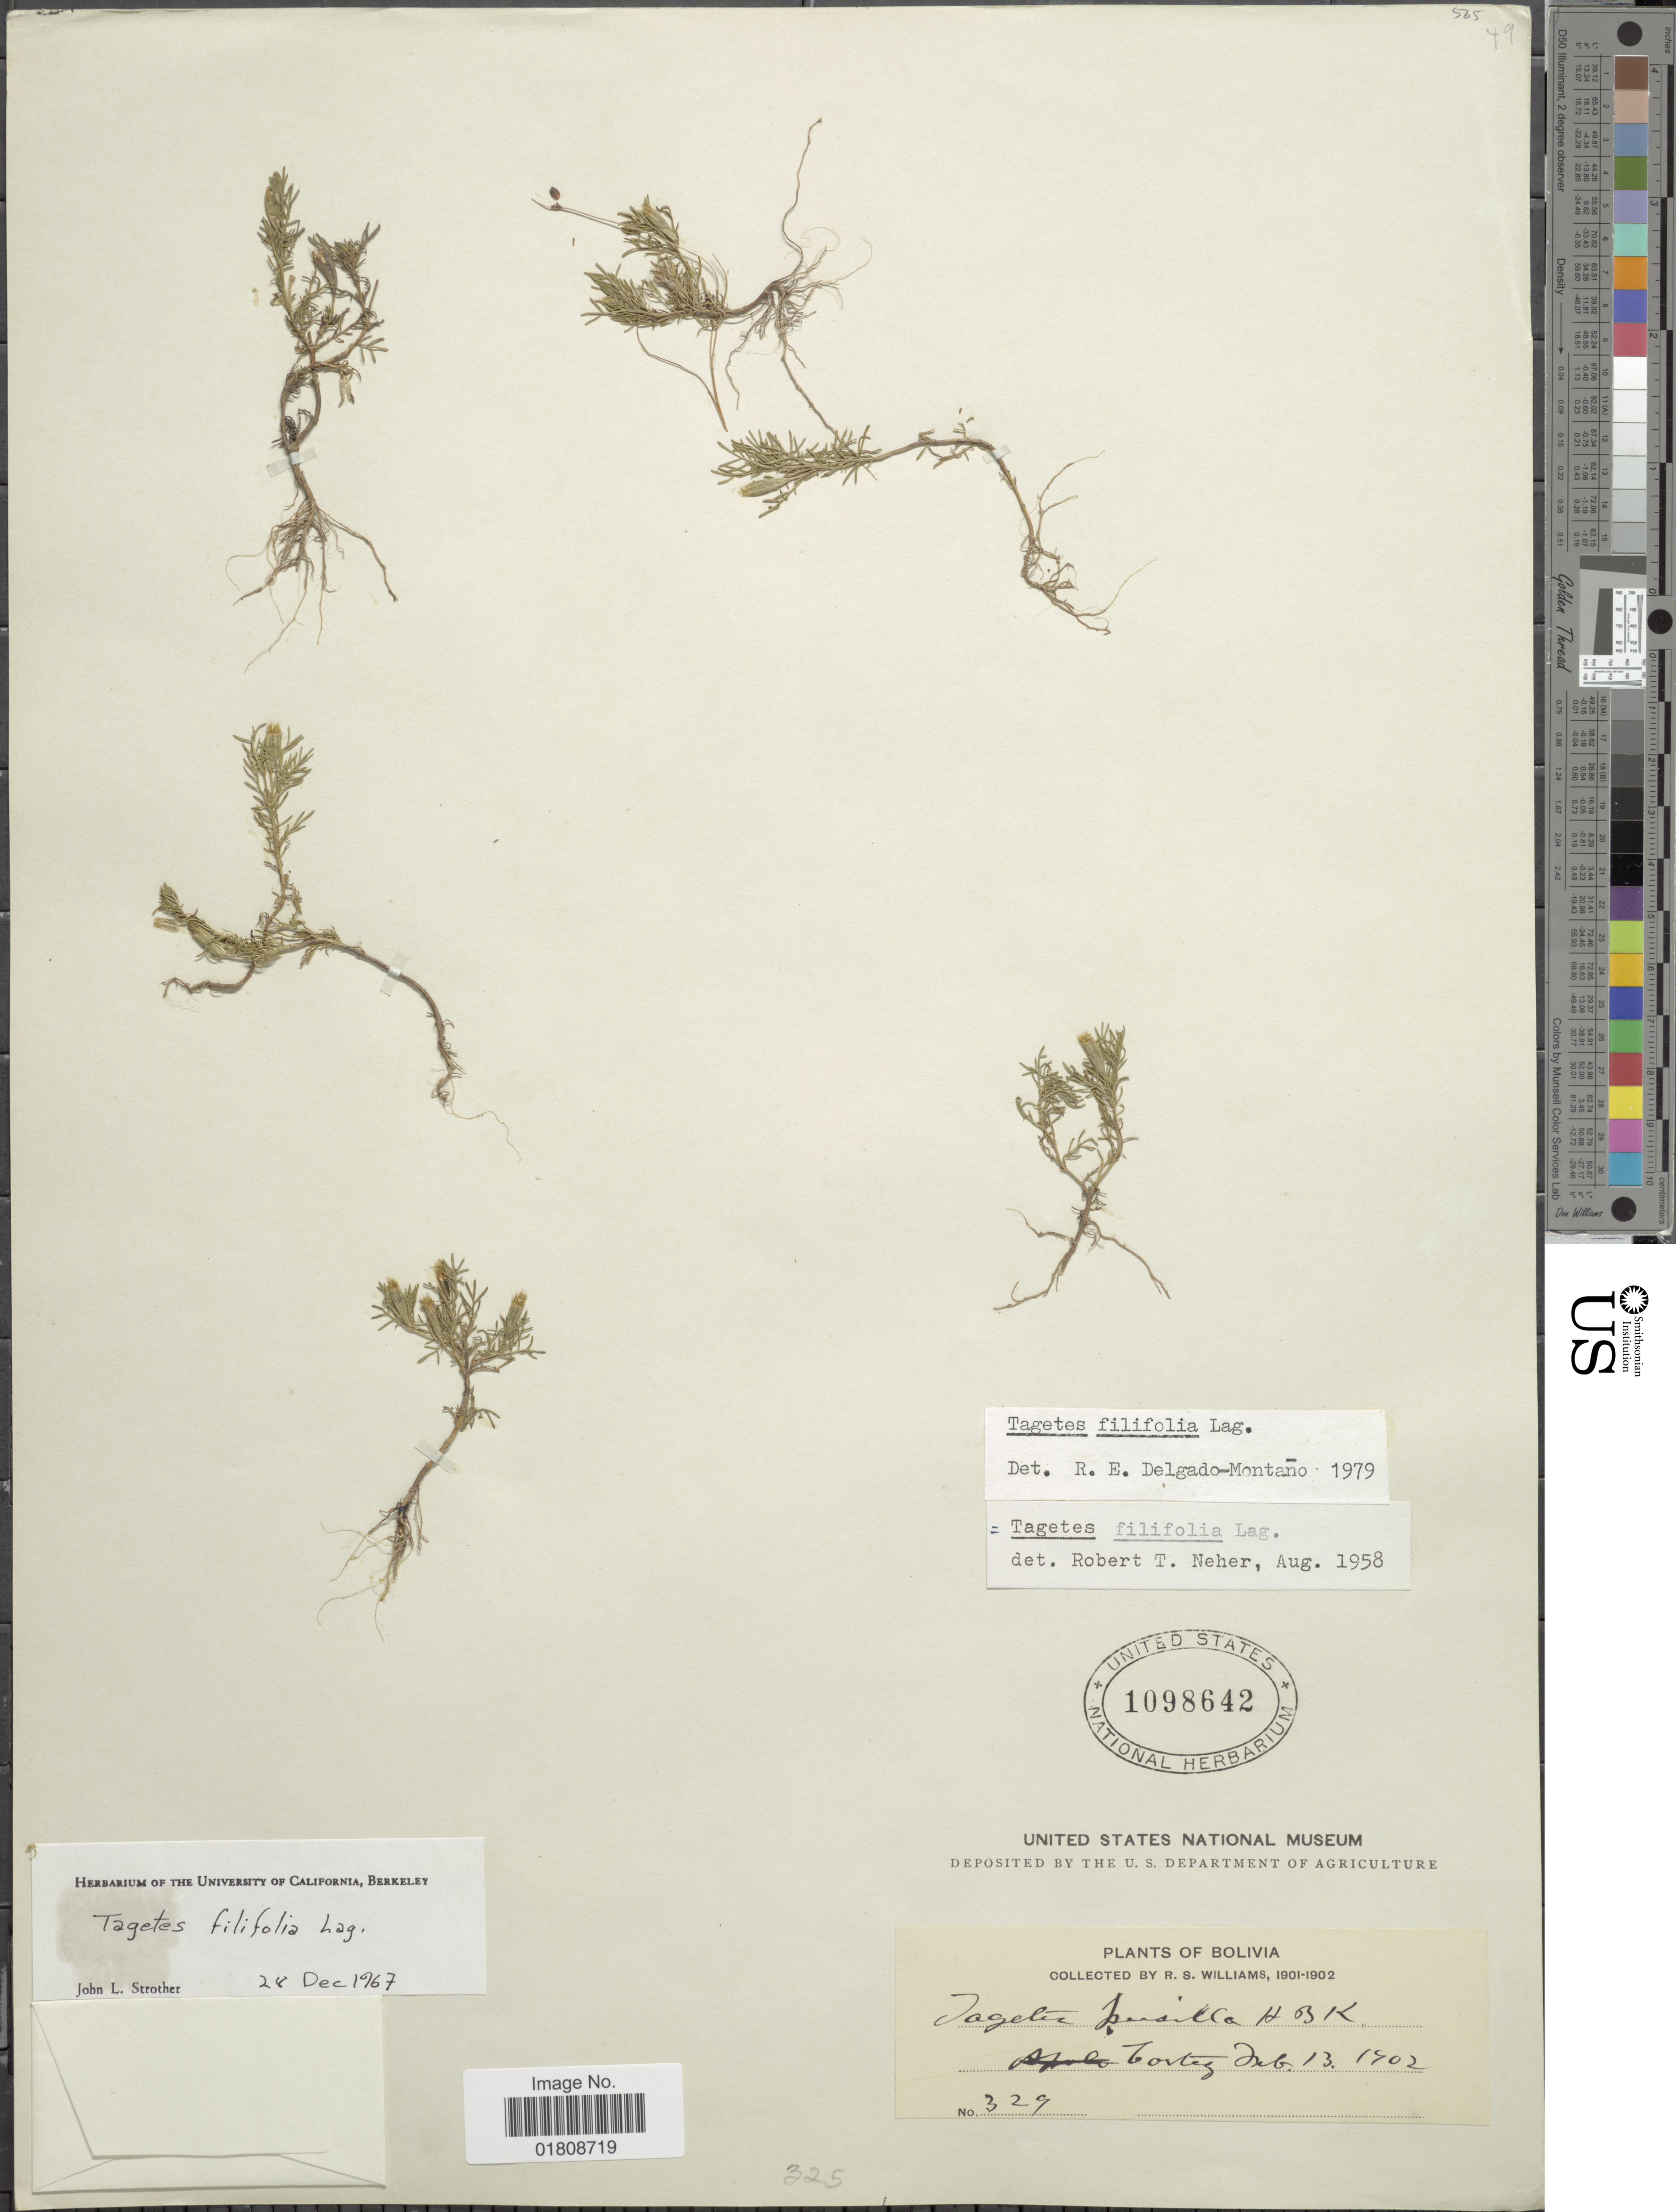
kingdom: Plantae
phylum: Tracheophyta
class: Magnoliopsida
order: Asterales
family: Asteraceae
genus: Tagetes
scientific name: Tagetes filifolia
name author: Lag.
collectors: R. S. Williams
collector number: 329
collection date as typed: Feb. 13, 1902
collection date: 1902-02-13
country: Bolivia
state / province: La Paz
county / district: Franz Tamayo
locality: Cortez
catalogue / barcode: US 1098642